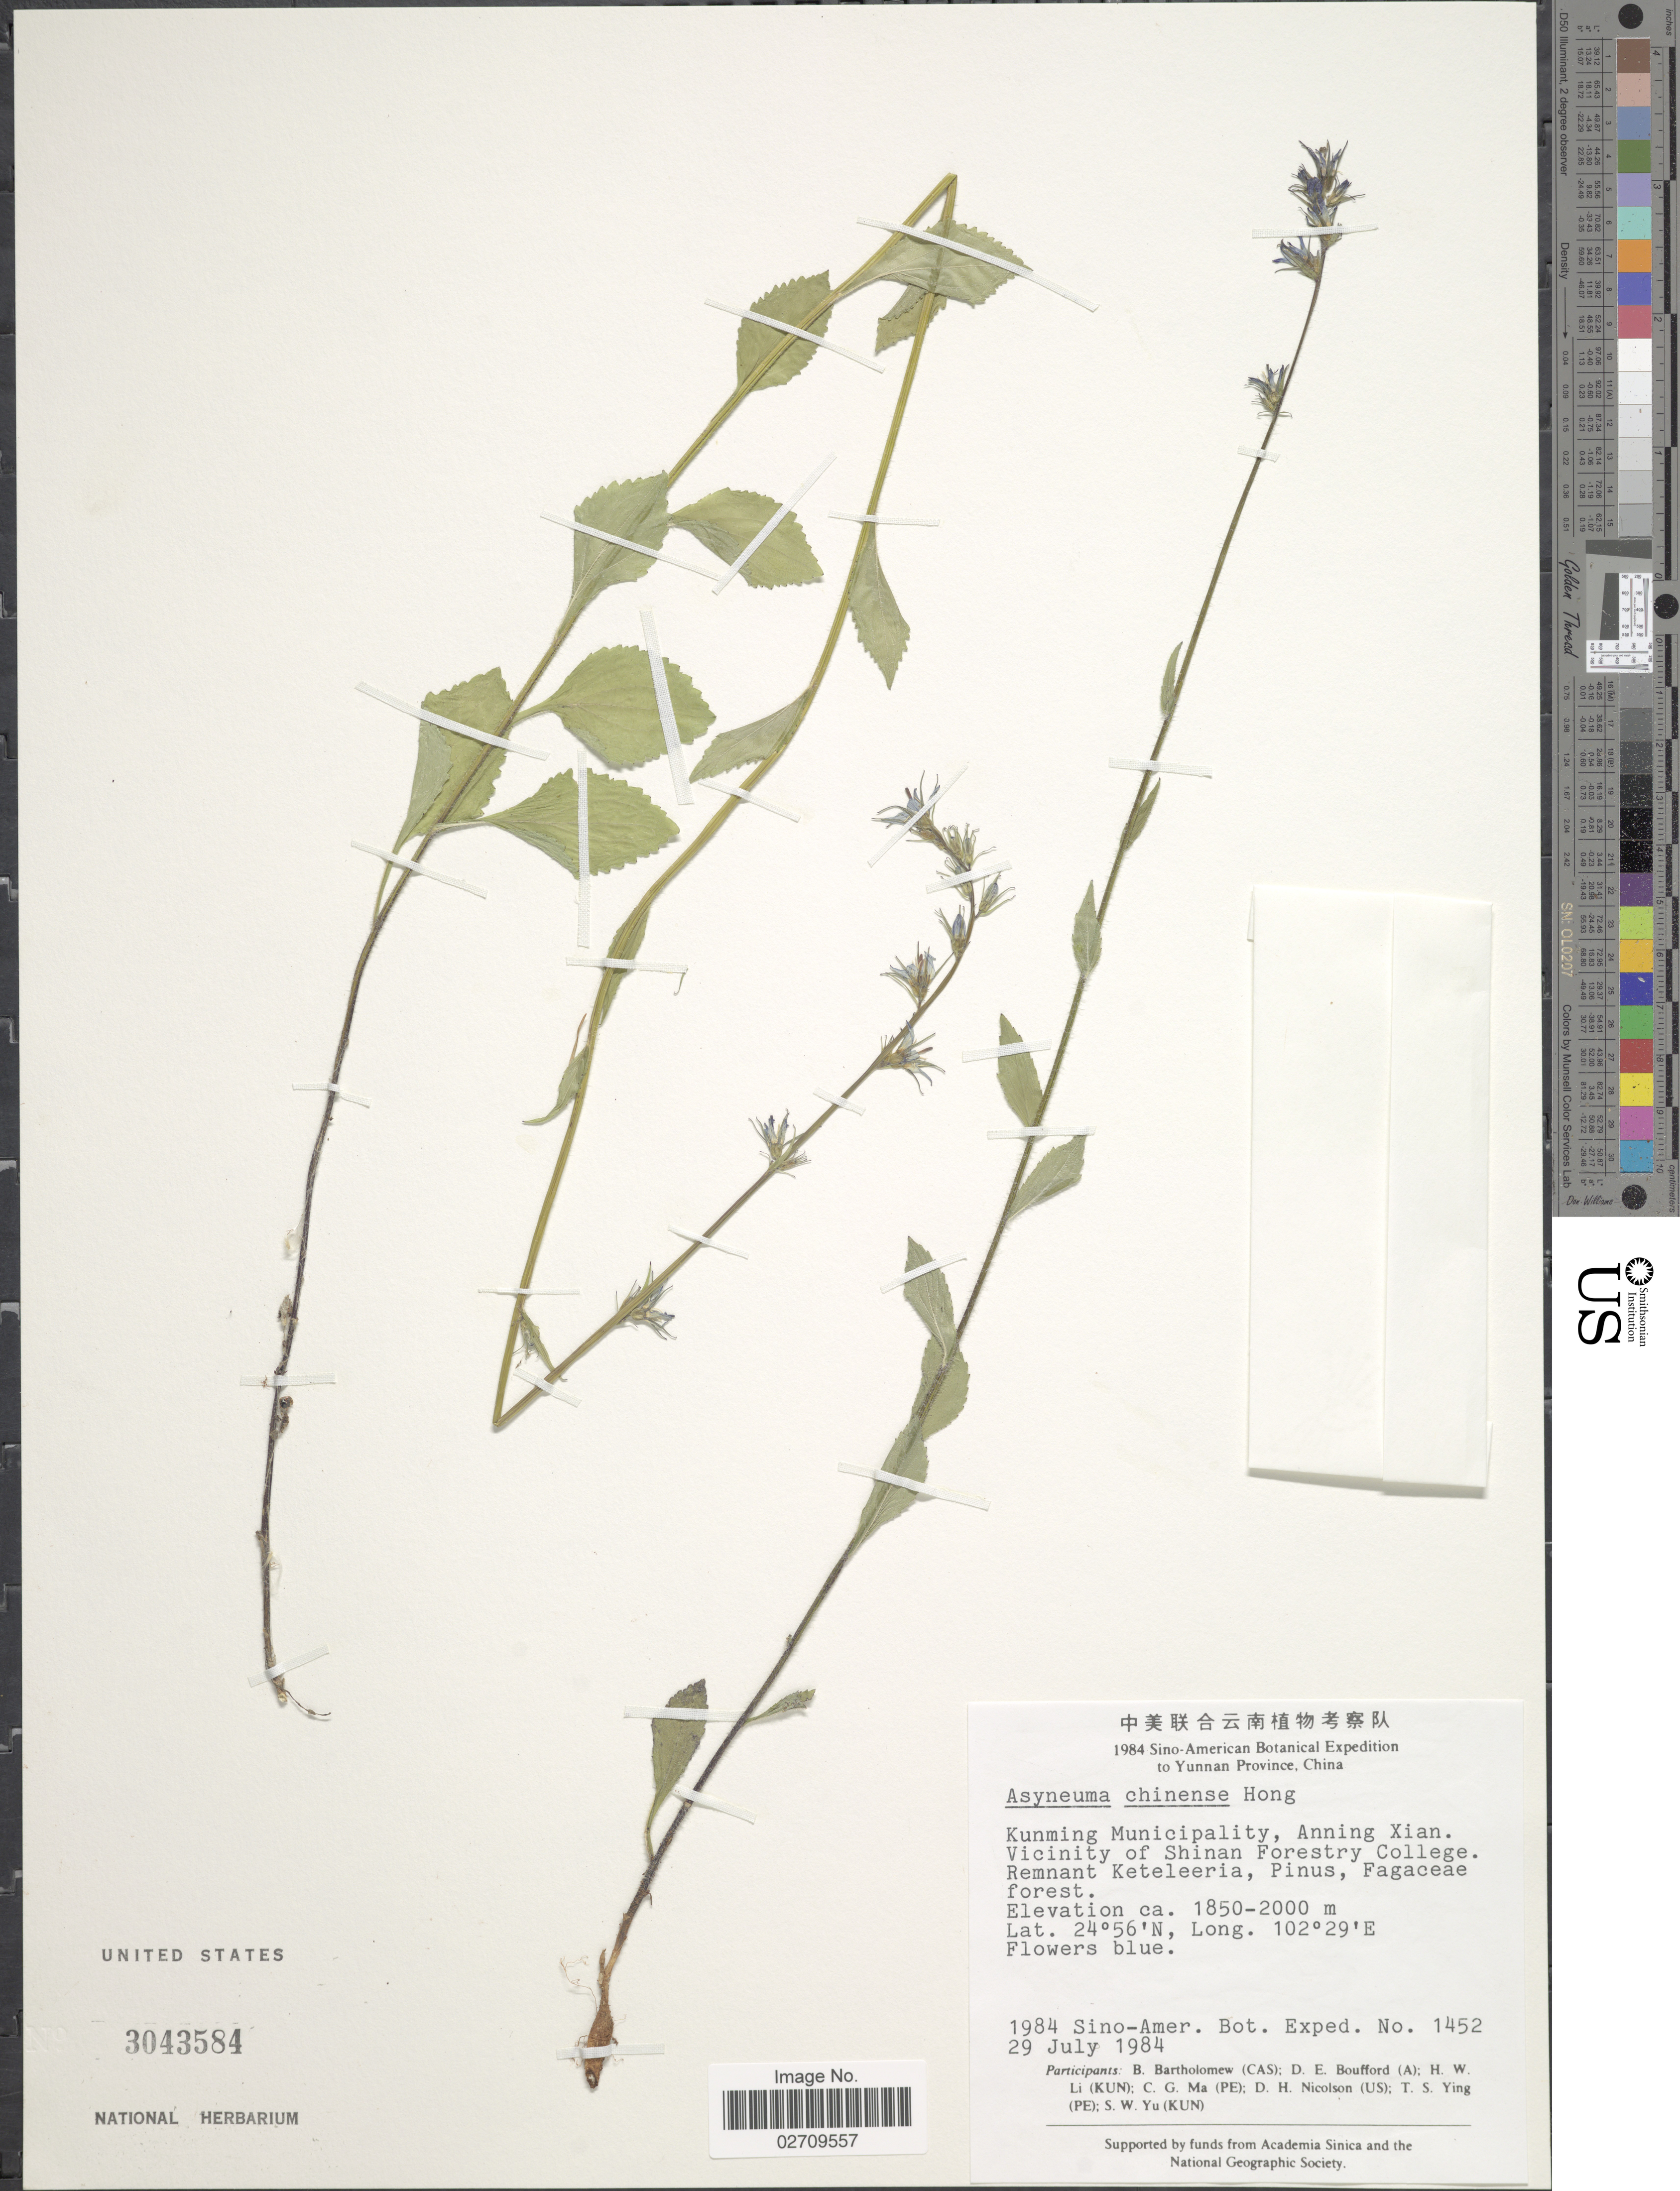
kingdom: Plantae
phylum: Tracheophyta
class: Magnoliopsida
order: Asterales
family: Campanulaceae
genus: Asyneuma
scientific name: Asyneuma chinense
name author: D.Y. Hong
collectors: Sino-Amer. Bot. Exped. 1984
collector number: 1452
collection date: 1984-07-29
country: China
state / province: Yunnan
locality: Kunming Municipality, Anning Xian. Vicinity of Shinan Forestry College.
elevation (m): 1850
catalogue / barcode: US 3043584